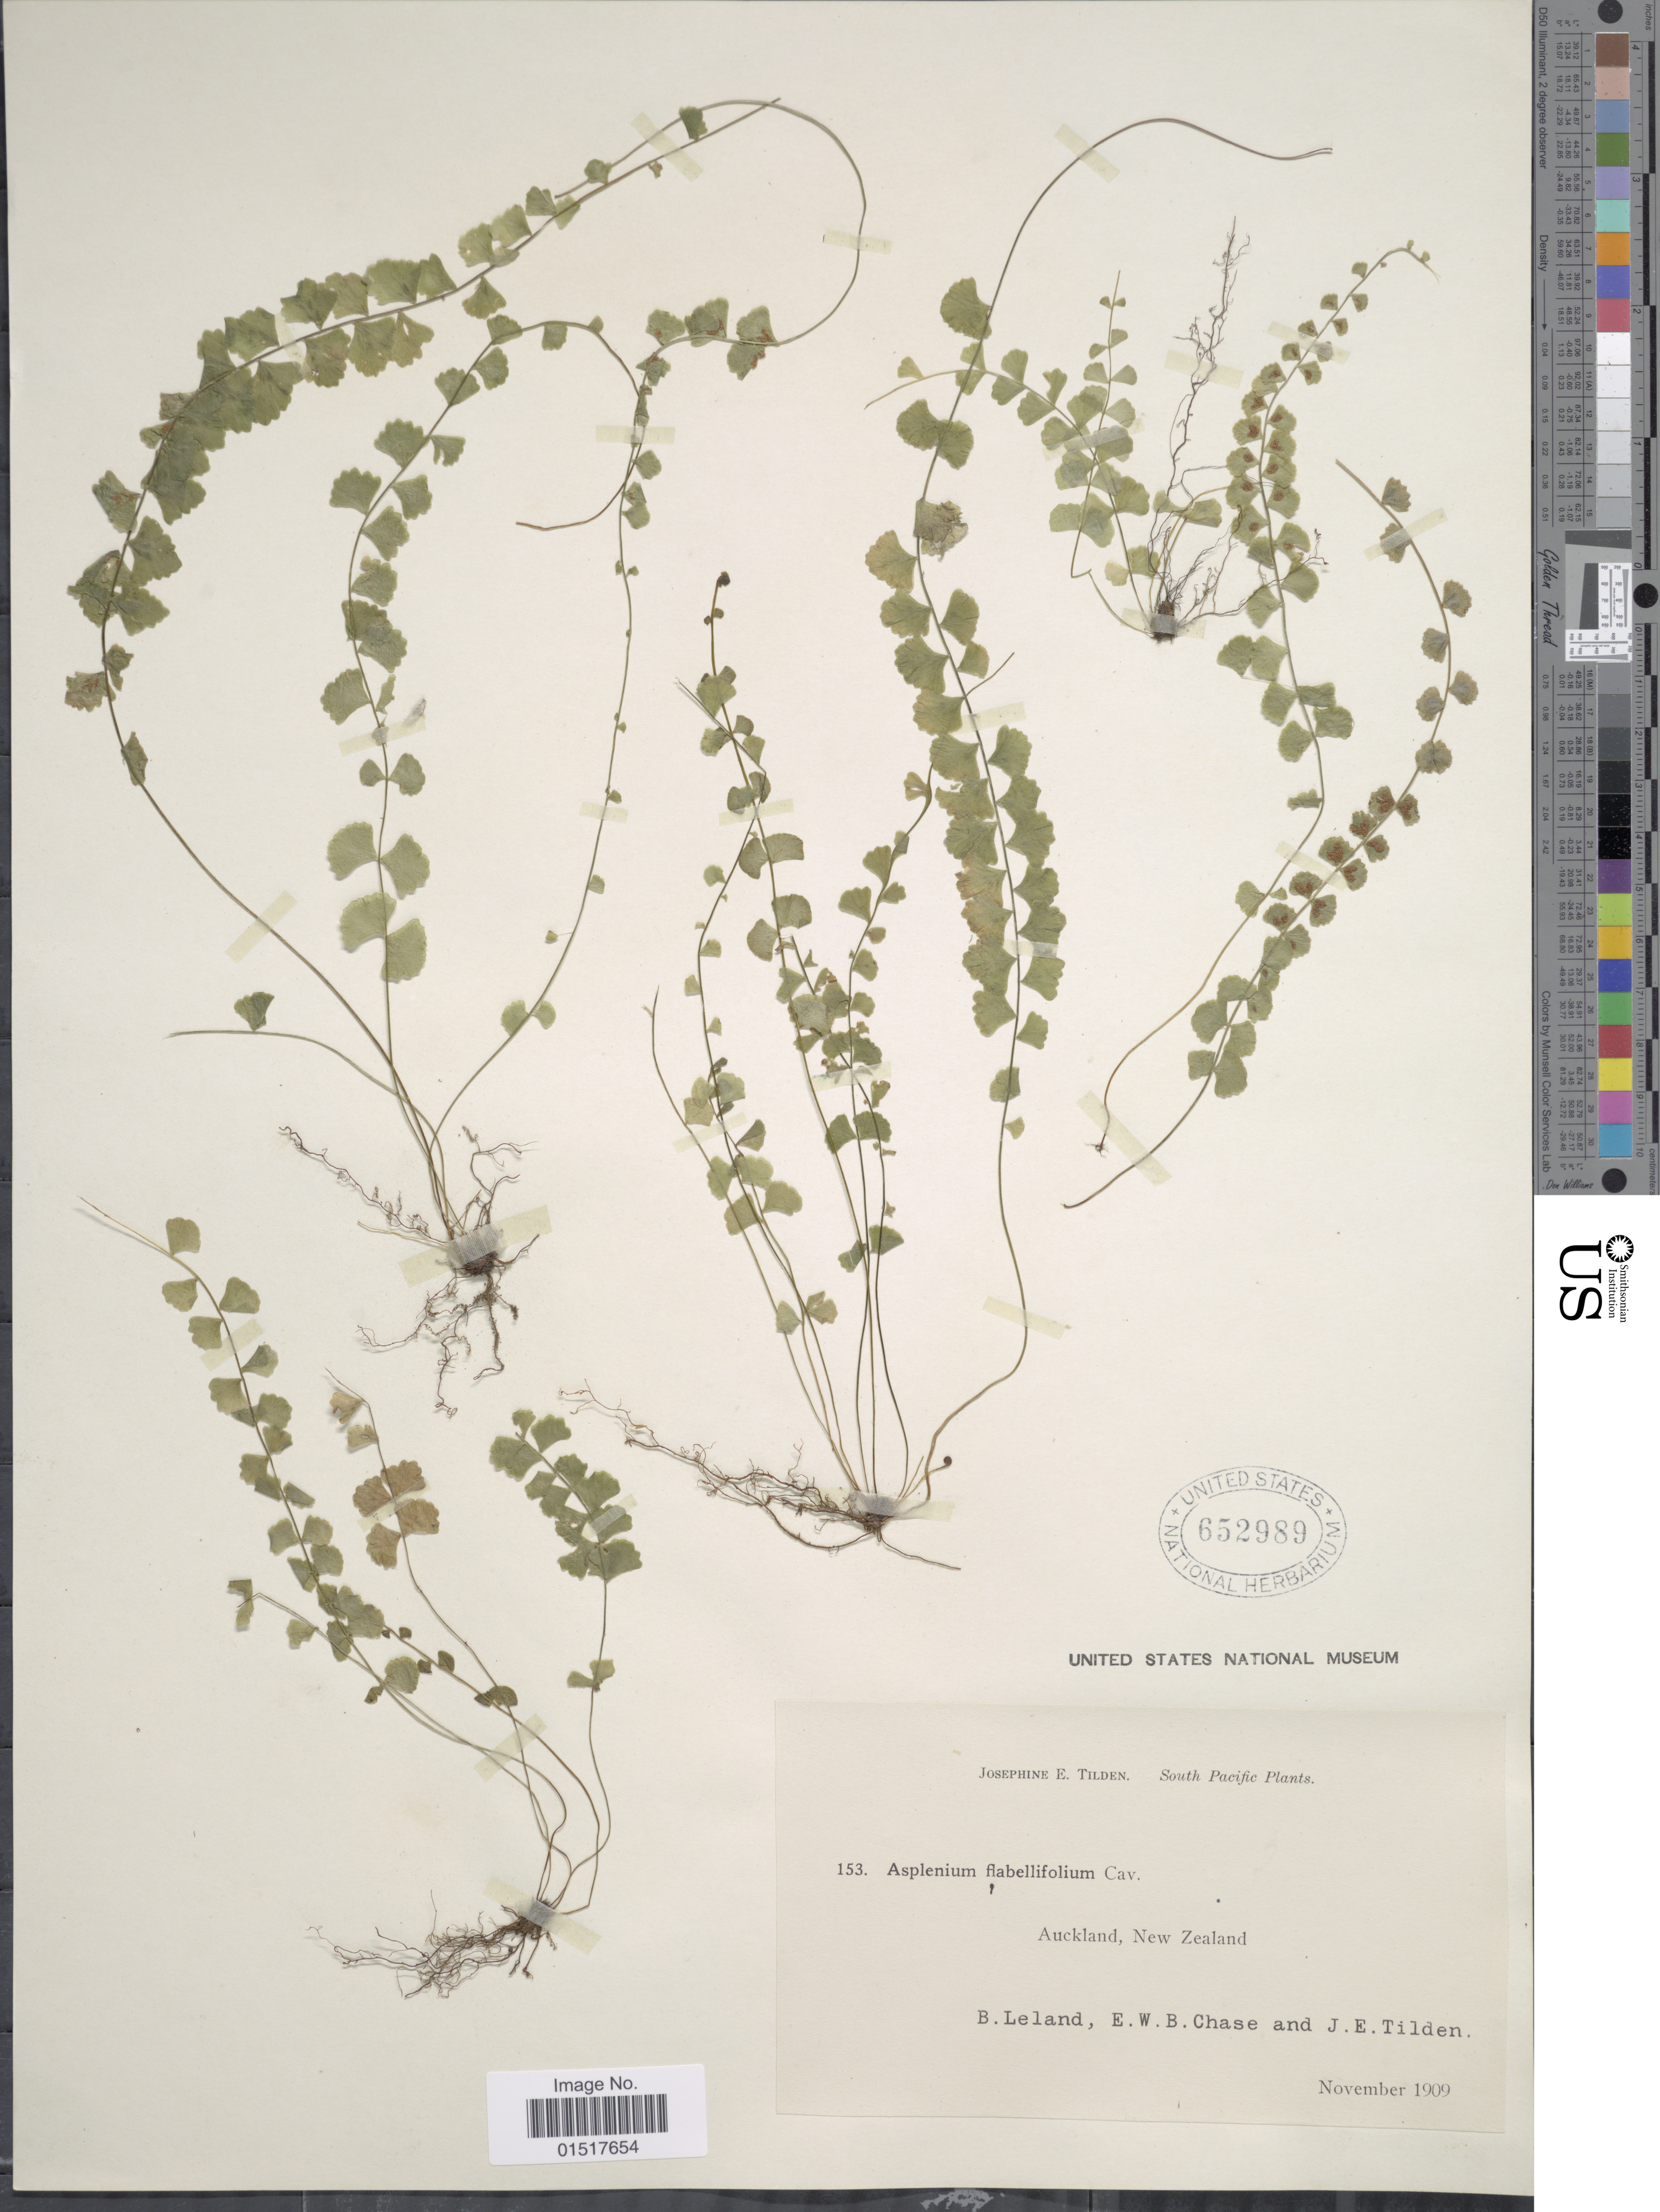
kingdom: Plantae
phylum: Tracheophyta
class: Polypodiopsida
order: Polypodiales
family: Aspleniaceae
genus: Asplenium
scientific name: Asplenium flabellifolium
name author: Cav.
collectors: B. Leland, E. W. Chase & J. E. Tilden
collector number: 153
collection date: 1909-11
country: New Zealand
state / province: Auckland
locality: South Pacific.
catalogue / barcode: US 652989